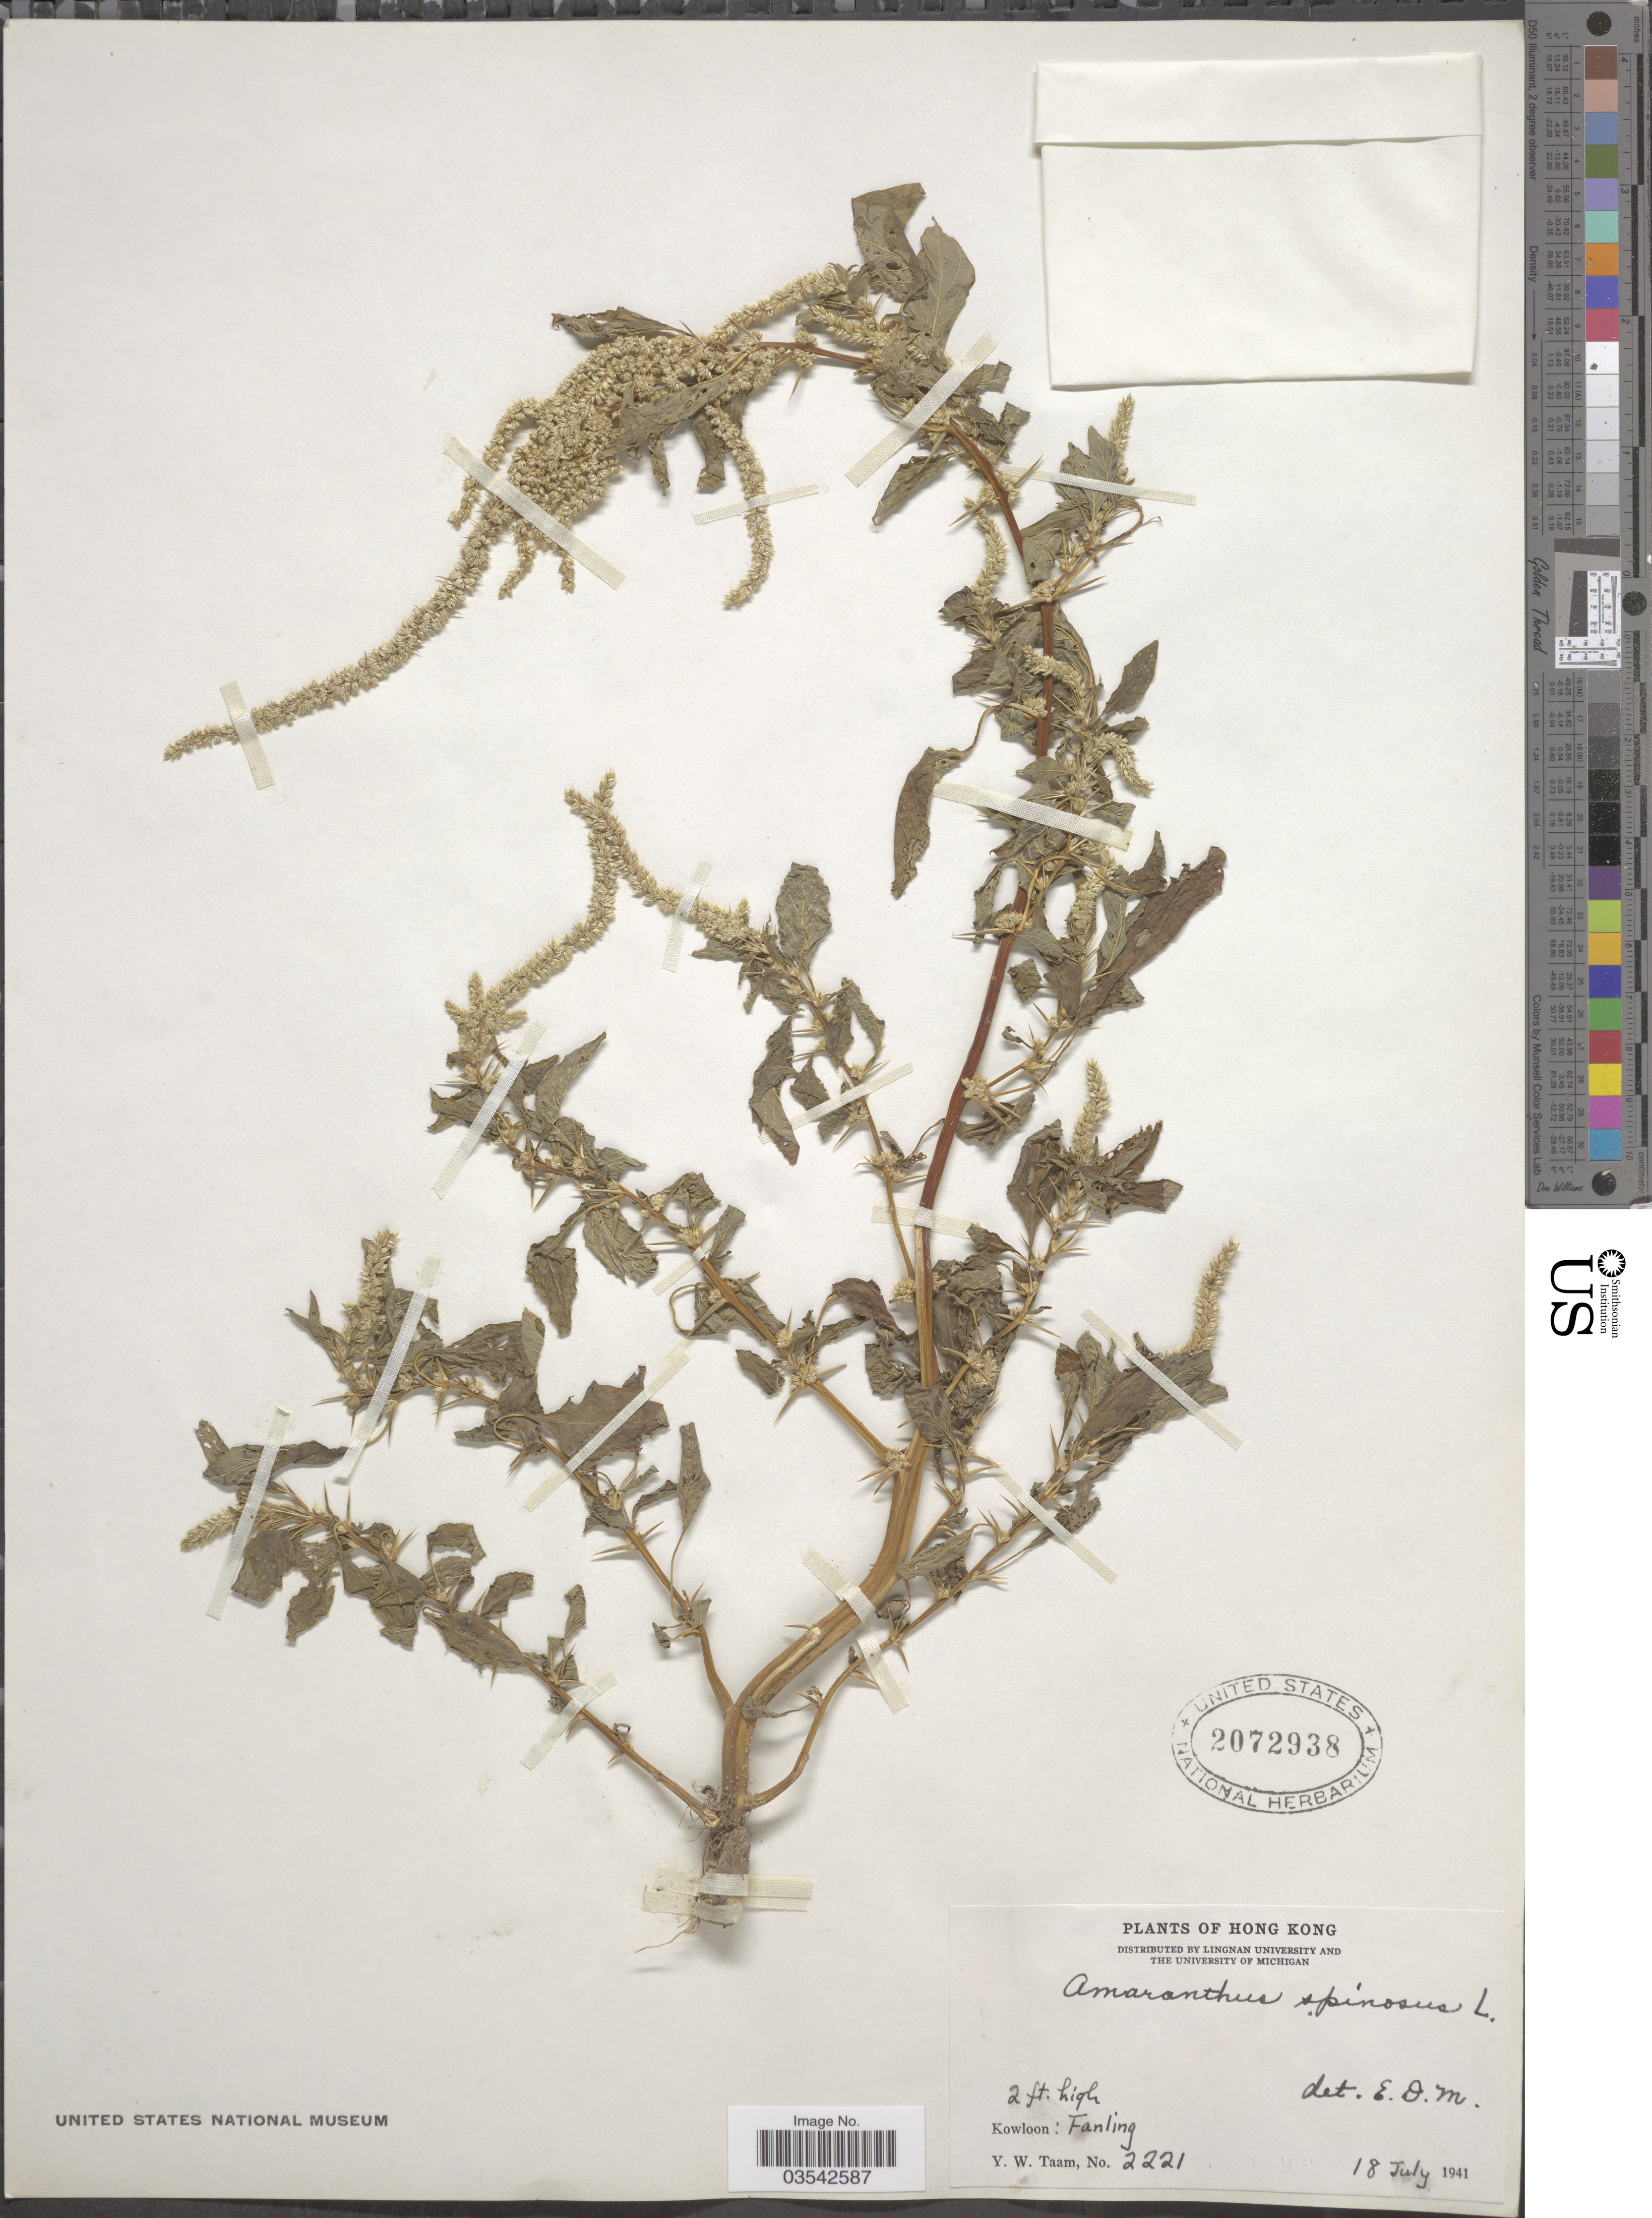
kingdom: Plantae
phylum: Tracheophyta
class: Magnoliopsida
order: Caryophyllales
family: Amaranthaceae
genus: Amaranthus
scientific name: Amaranthus spinosus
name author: L.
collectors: Y. W. Taam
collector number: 2221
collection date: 1941-07-18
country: China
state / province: Hong Kong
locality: Kowloon: Fanling.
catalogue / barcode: US 2072938